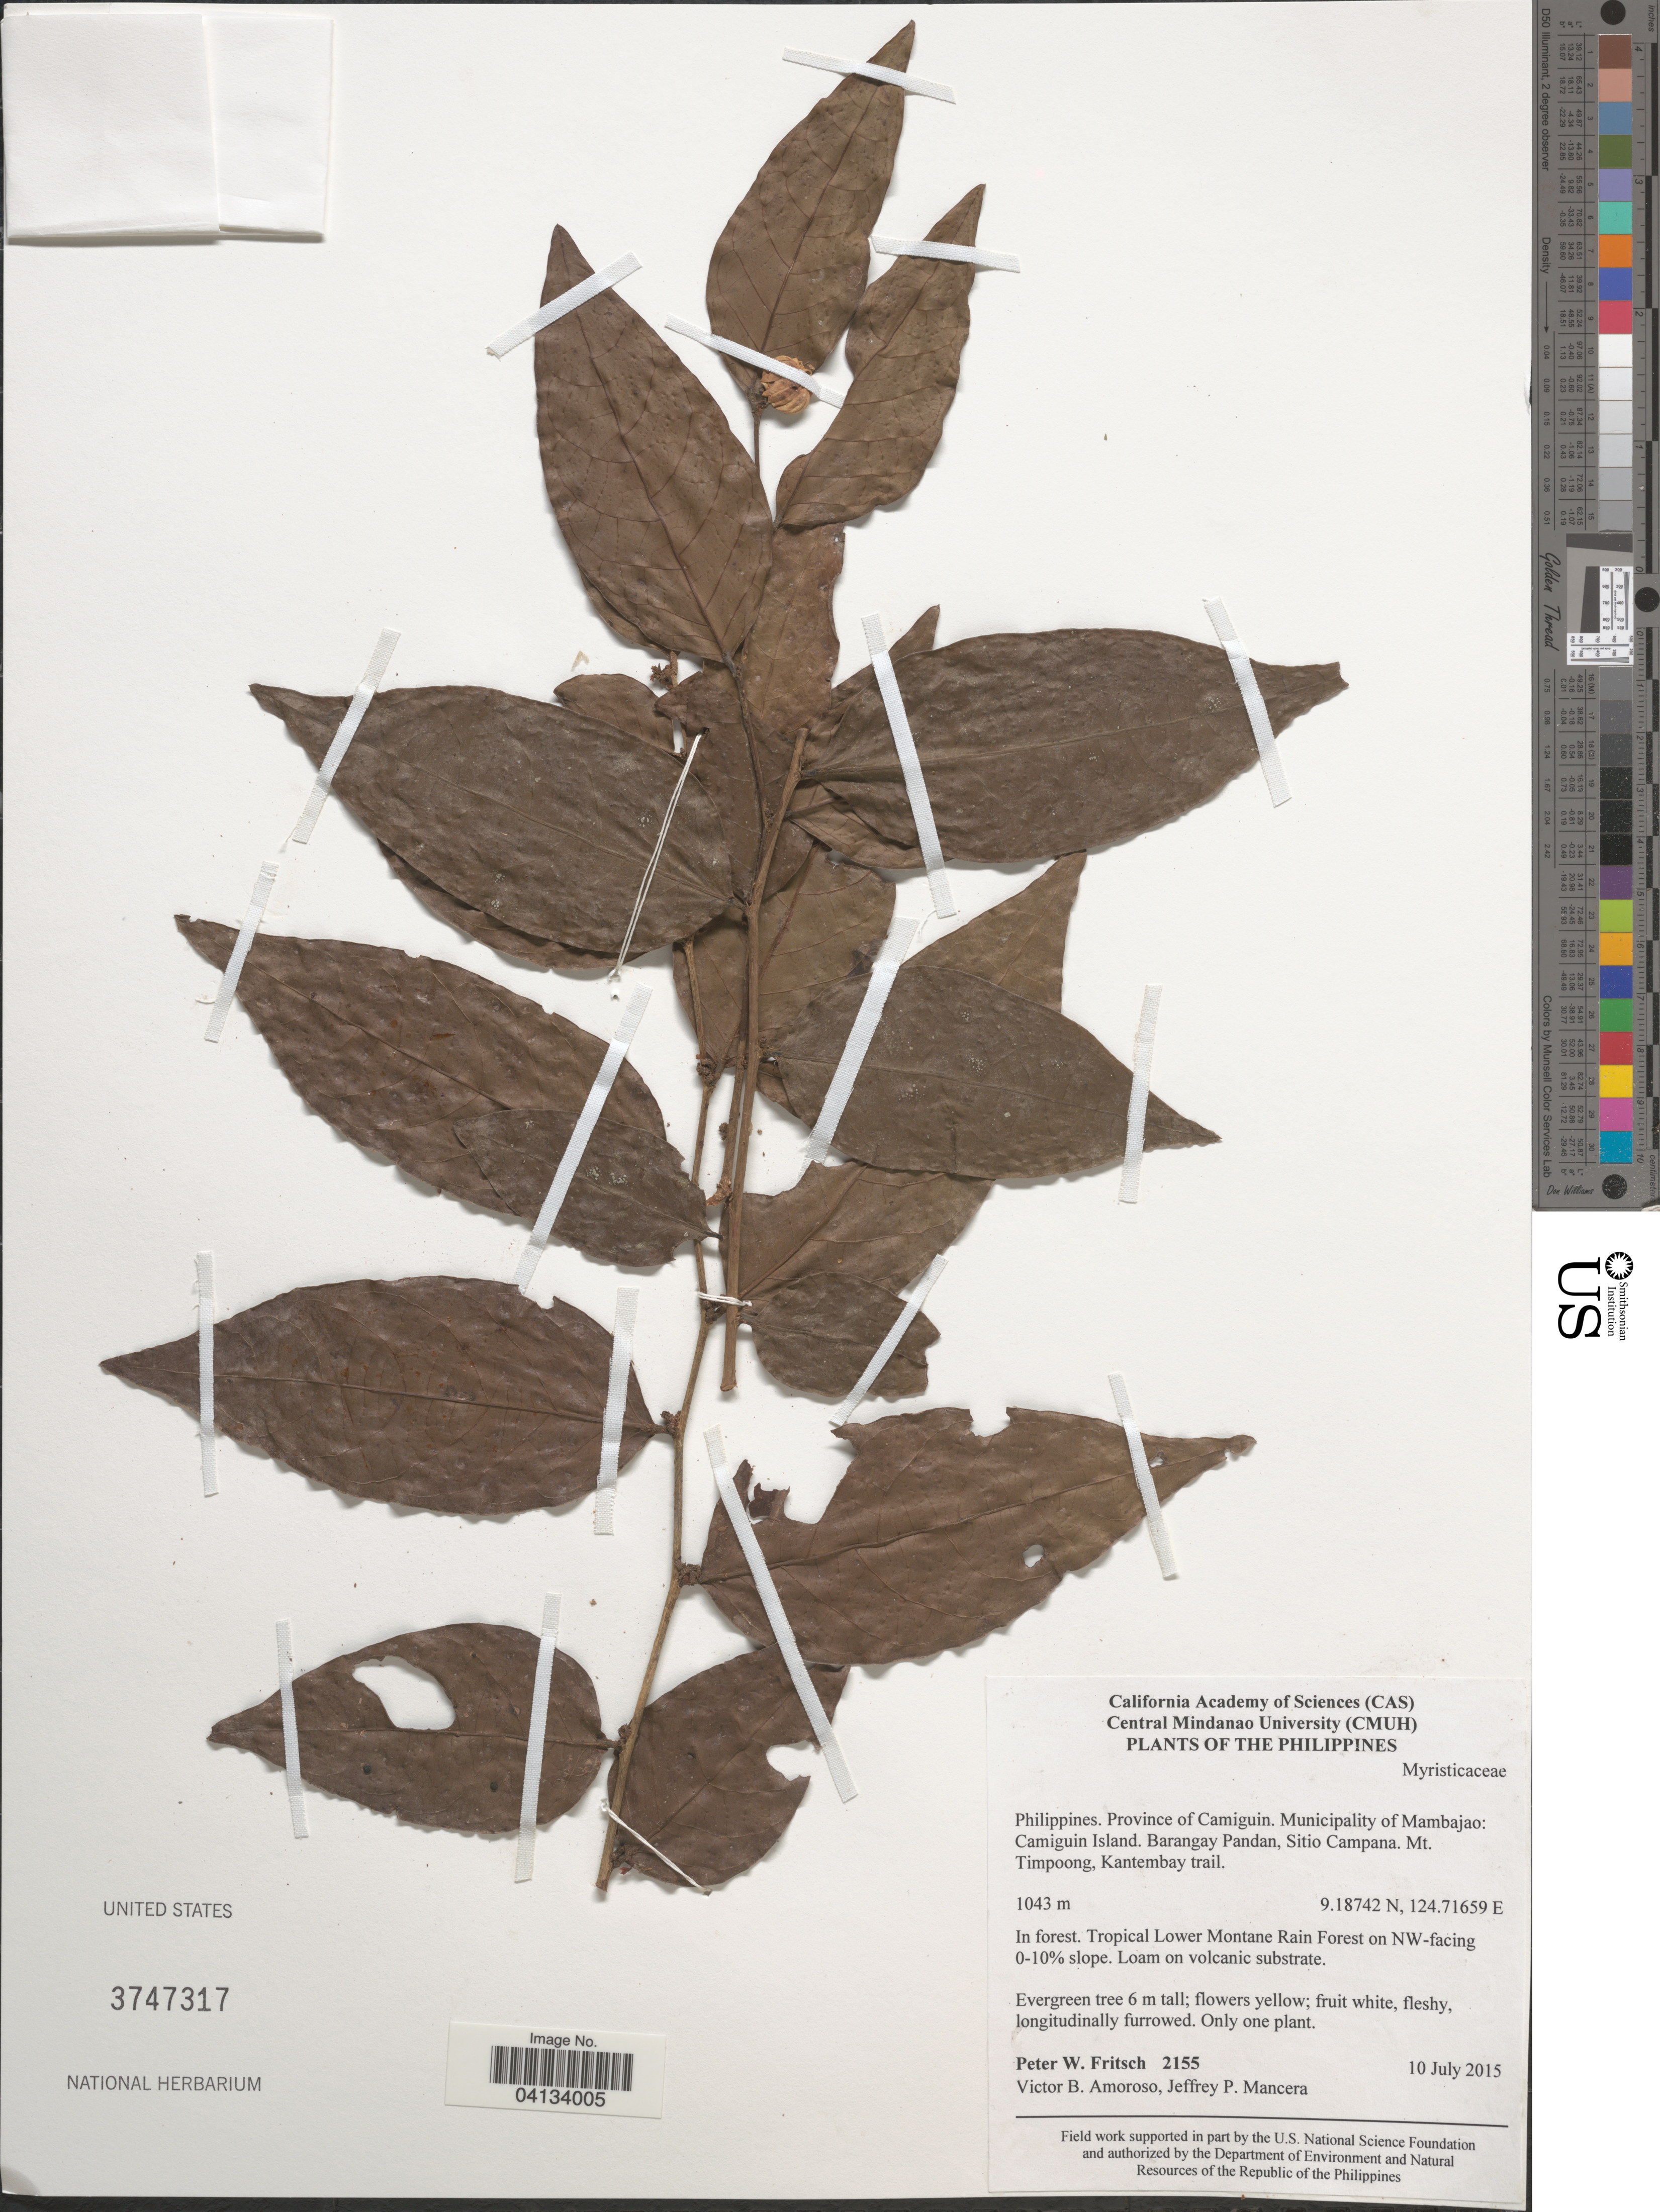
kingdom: Plantae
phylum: Tracheophyta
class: Magnoliopsida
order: Magnoliales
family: Myristicaceae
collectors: P. W. Fritsch, V. Amoroso & J. Mancera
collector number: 2155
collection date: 2015-07-10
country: Philippines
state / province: Northern Mindanao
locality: Province of Camiguin. Municipality of Mambajao: Camiguin Island. Barangay Pandan, Sitio Campana. Mt. Timpoong, Kantembay trail. Tropical Lower Montane Rain Forest on NW-facing 0-10% slope.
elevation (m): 1043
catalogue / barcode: US 3747317